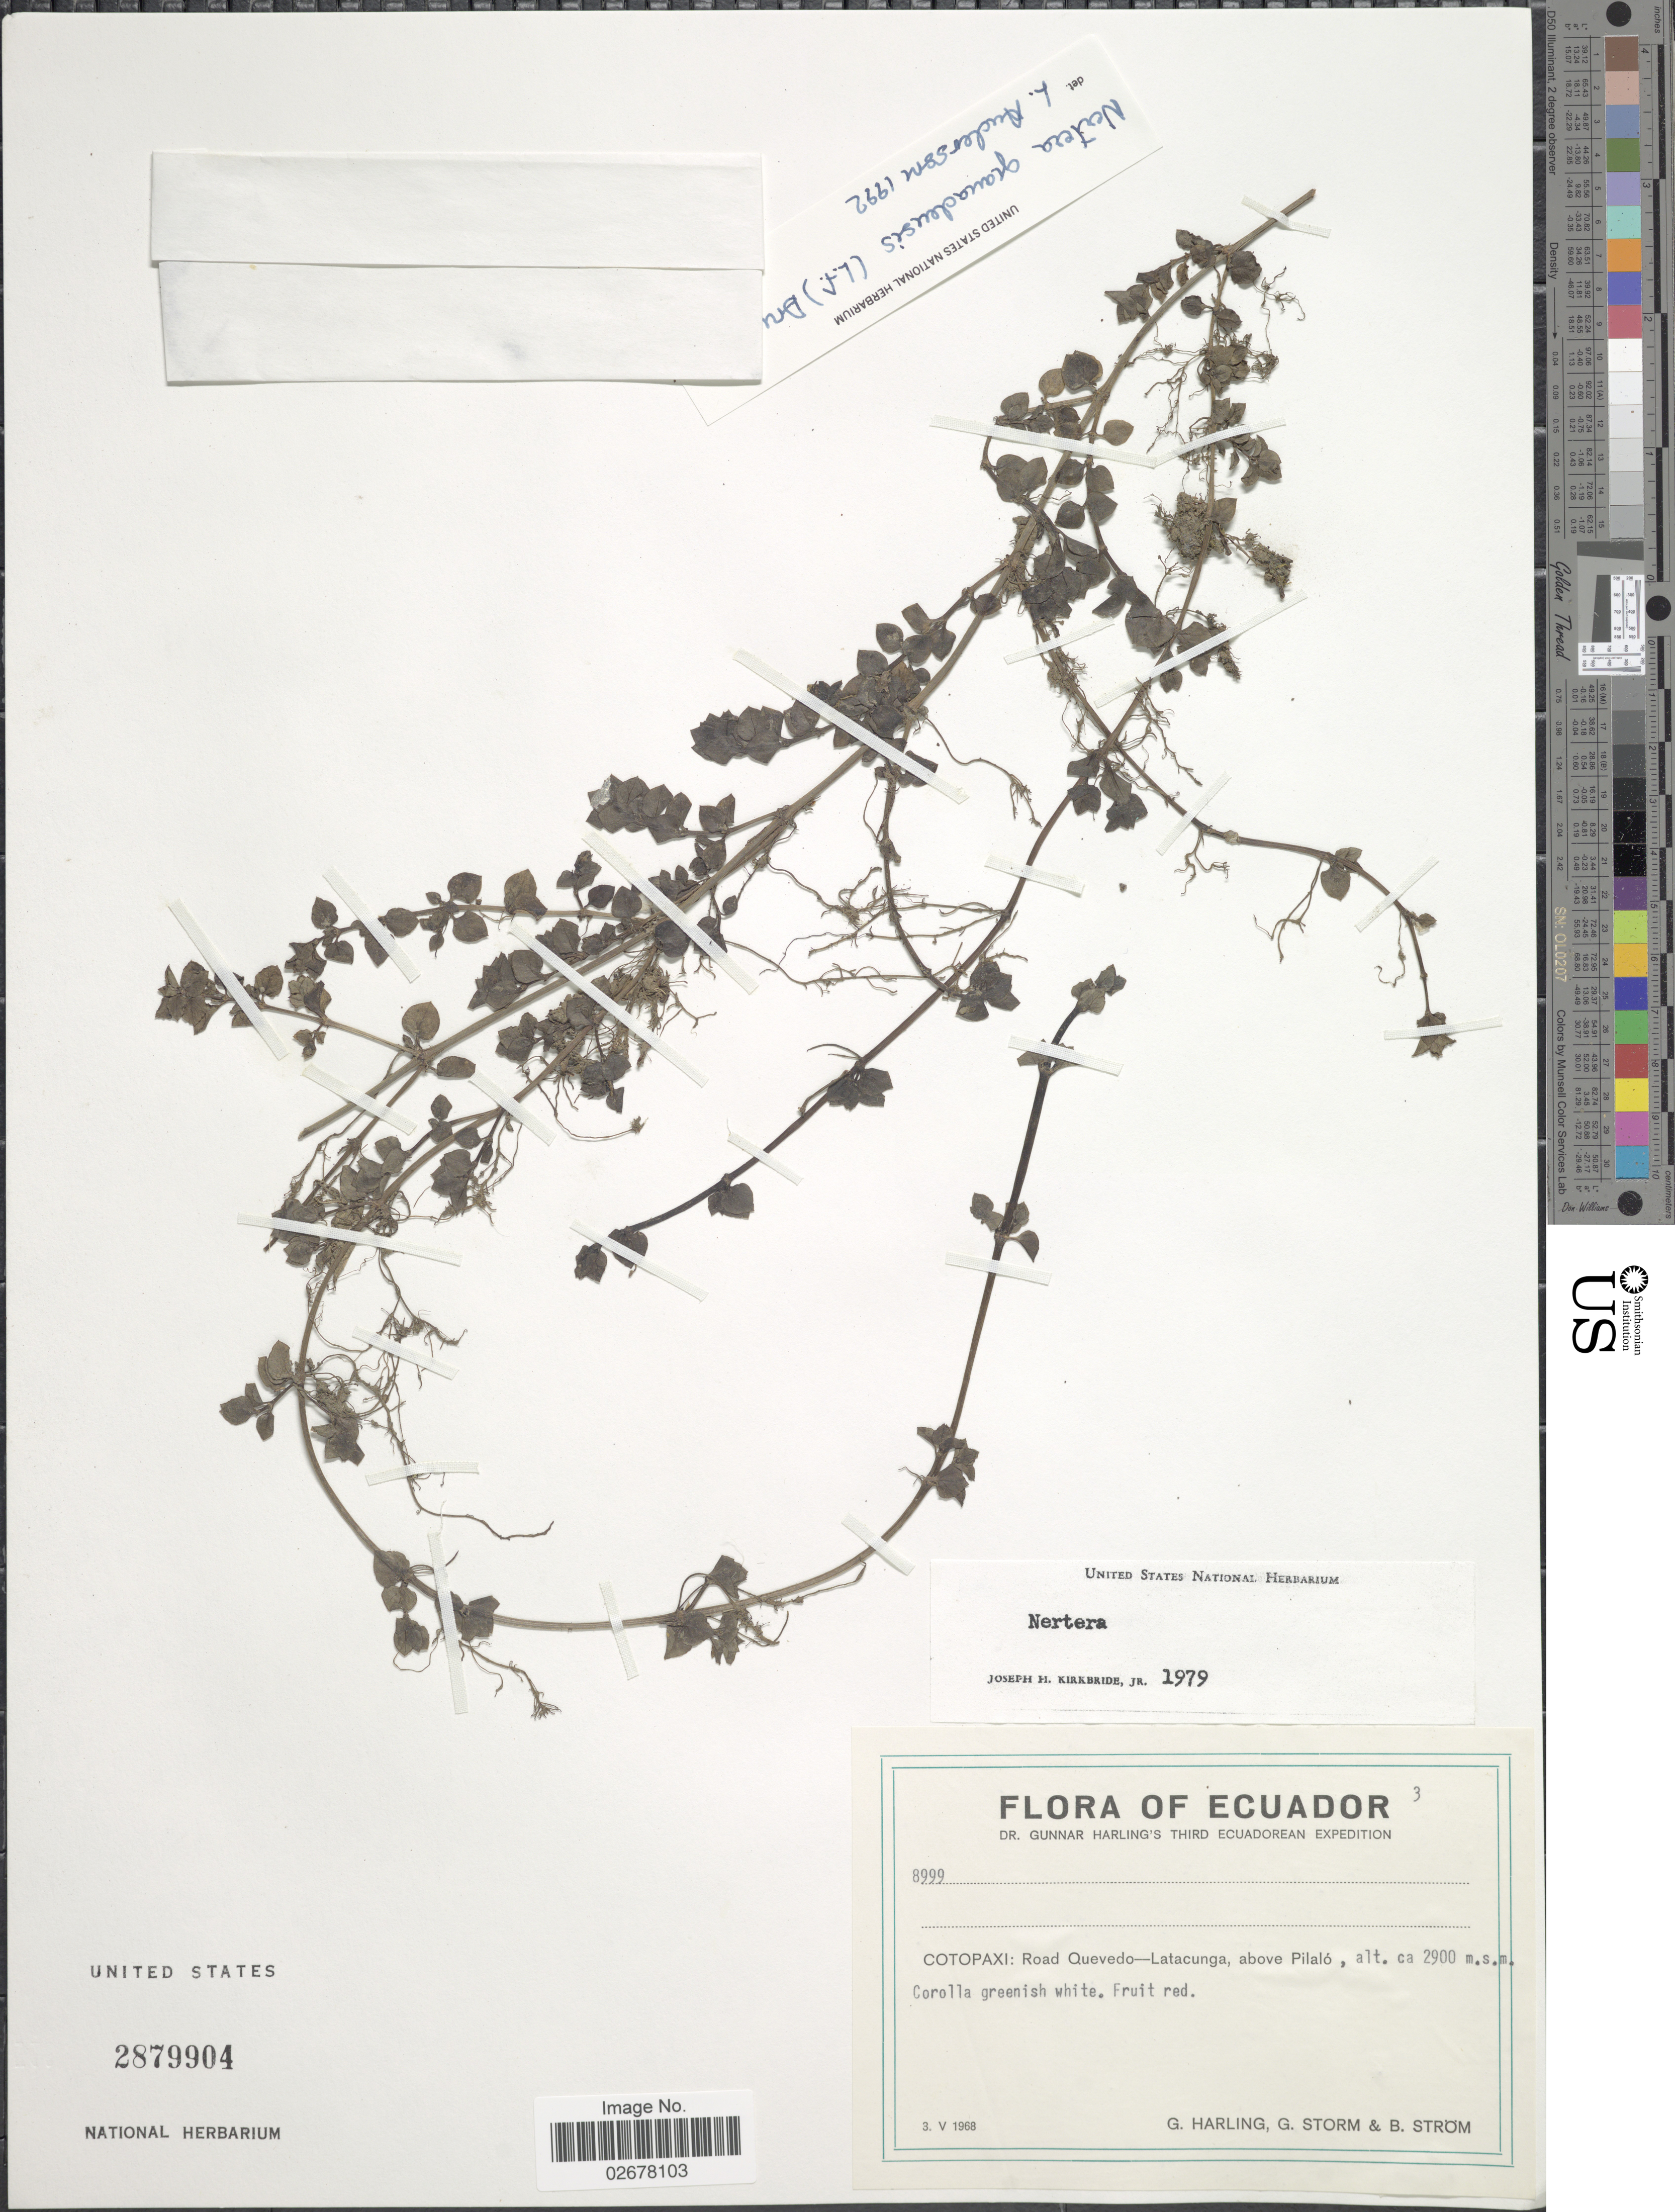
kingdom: Plantae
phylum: Tracheophyta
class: Magnoliopsida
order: Gentianales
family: Rubiaceae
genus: Nertera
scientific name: Nertera depressa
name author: Banks & Sol. ex Gaertn.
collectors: G. Harling, G. Storm & B. Ström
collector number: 8999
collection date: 1968-05-03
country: Ecuador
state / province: Cotopaxi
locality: Road Quevedo-Latacunga, above Pilaló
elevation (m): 2900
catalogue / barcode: US 2879904